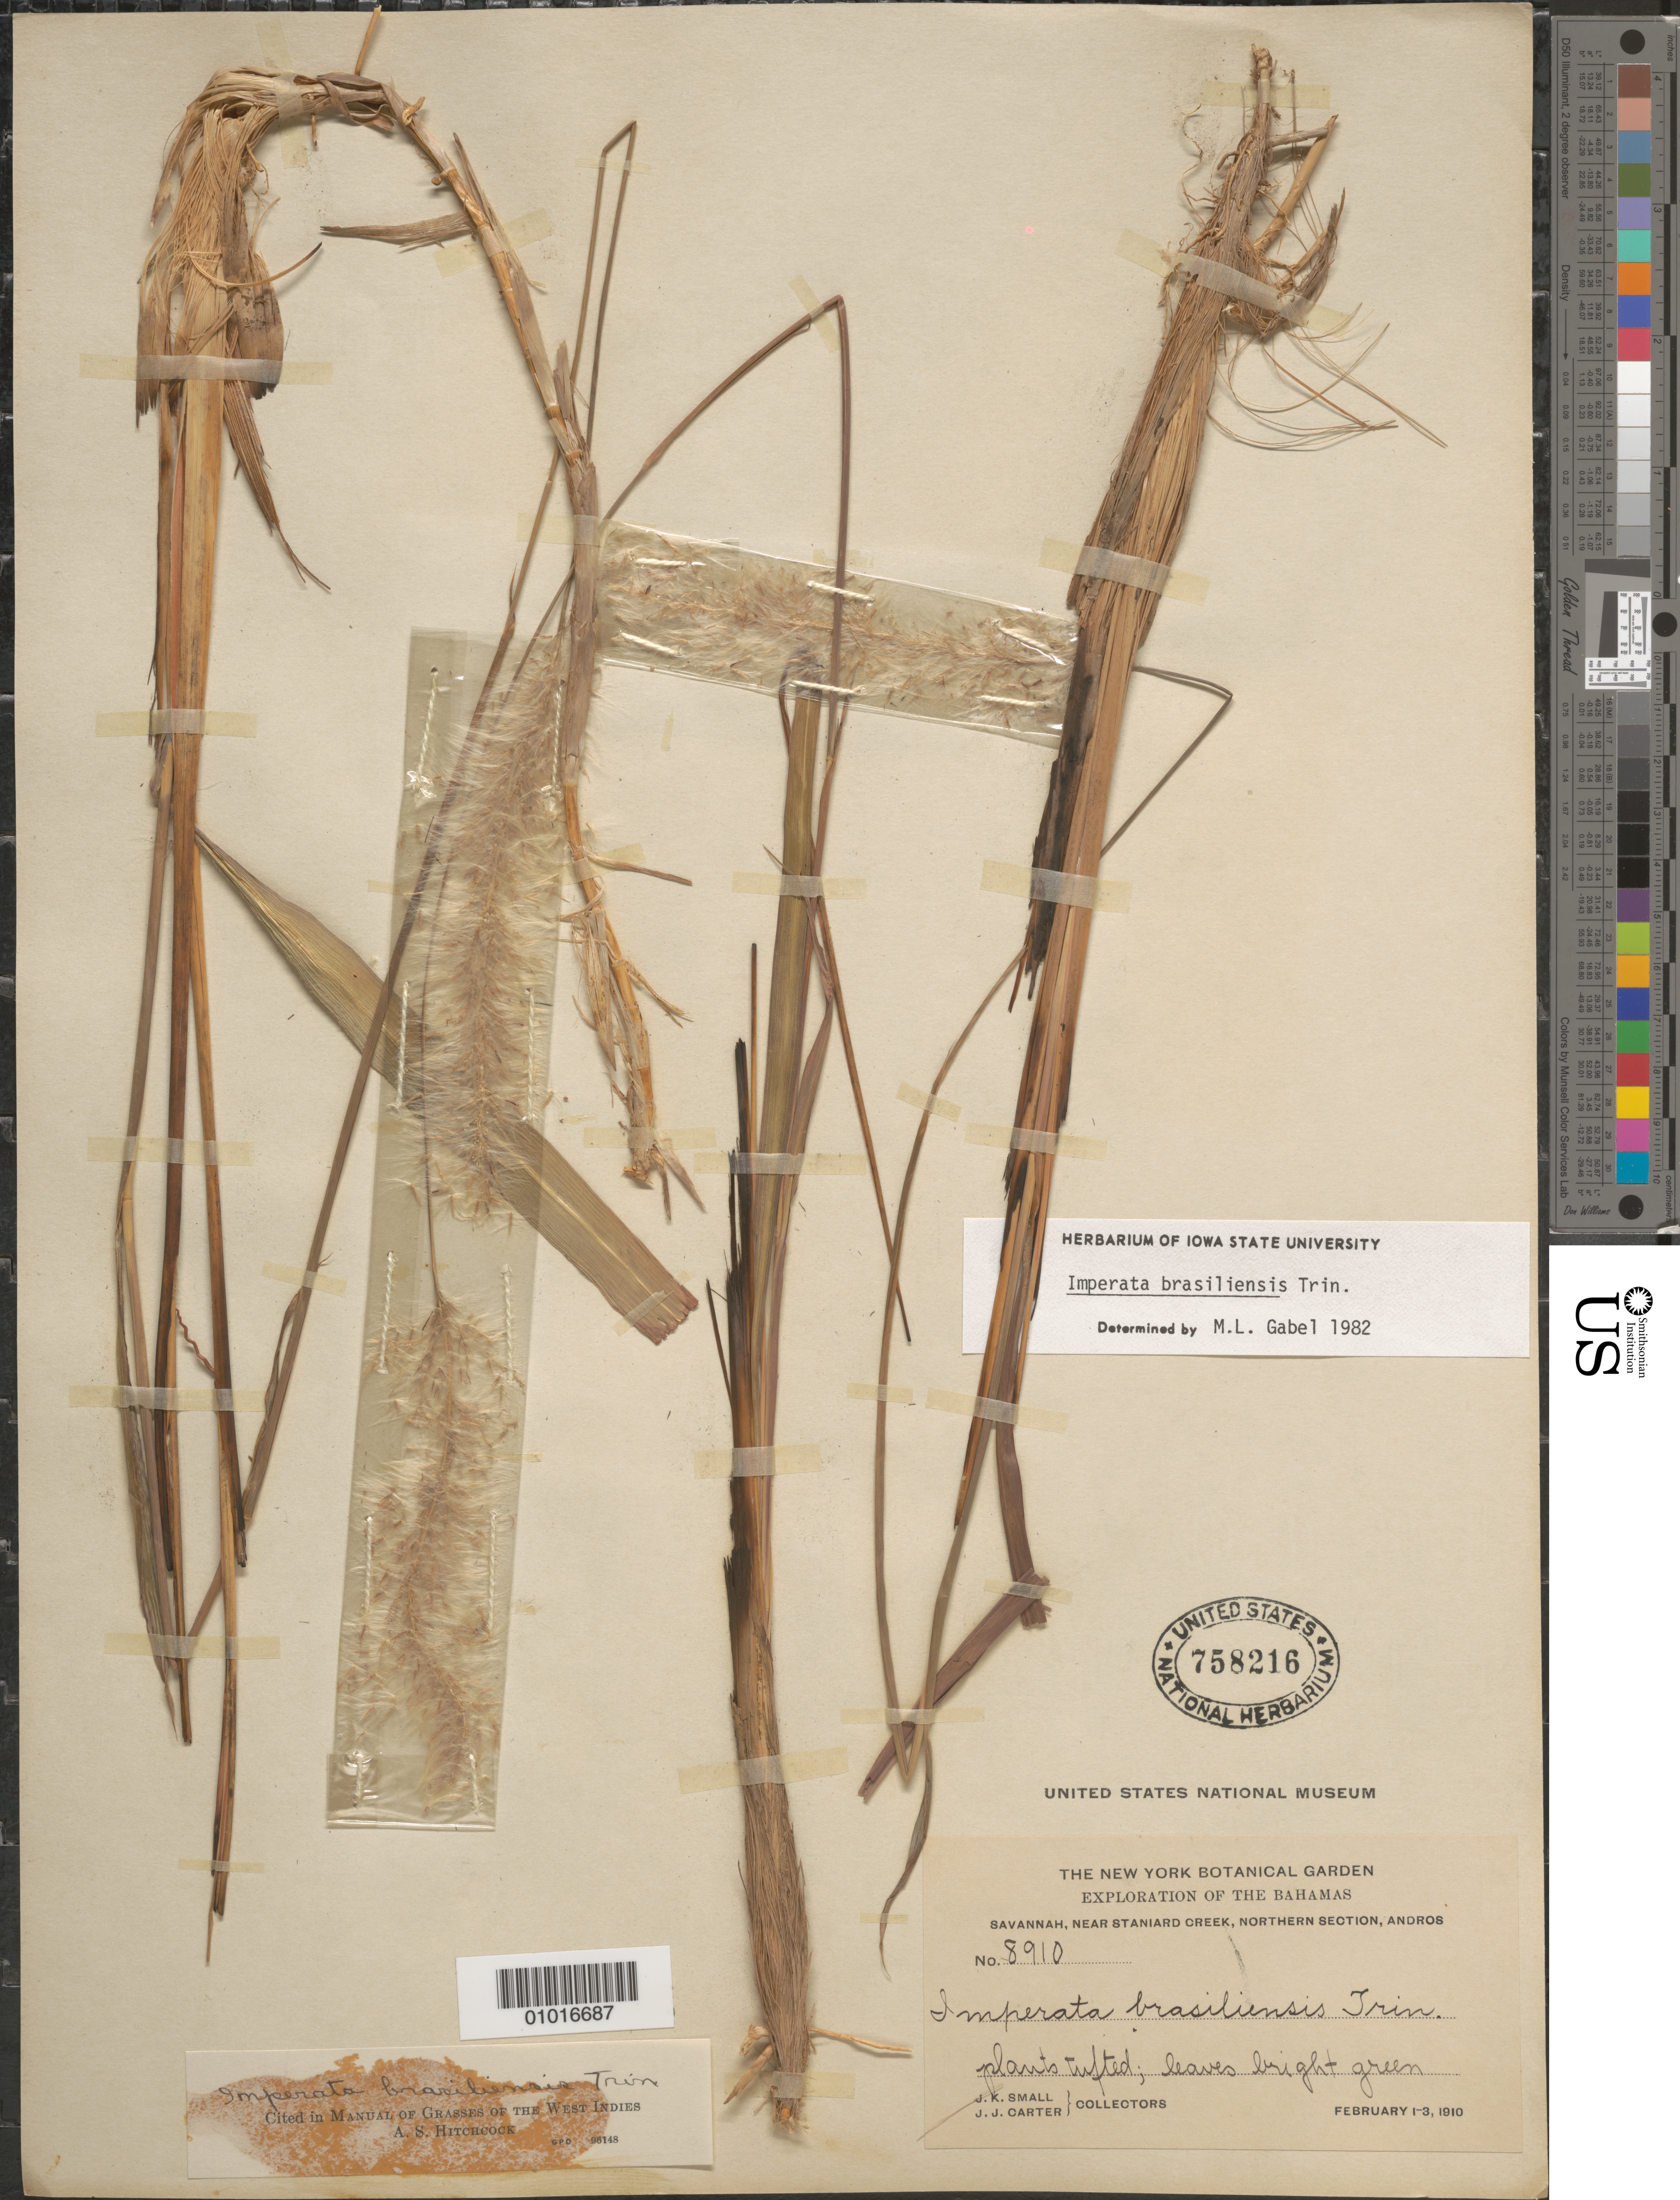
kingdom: Plantae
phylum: Tracheophyta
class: Liliopsida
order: Poales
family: Poaceae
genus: Imperata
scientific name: Imperata brasiliensis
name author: Trin.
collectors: J. K. Small & J. J. Carter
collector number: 8910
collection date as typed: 01 Feb 1910 to 03 Feb 1910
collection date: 1910-02-01/1910-02-03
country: Bahamas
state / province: North Andros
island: Andros I.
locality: Savannah, near staniard creek, northern section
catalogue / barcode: US 758216